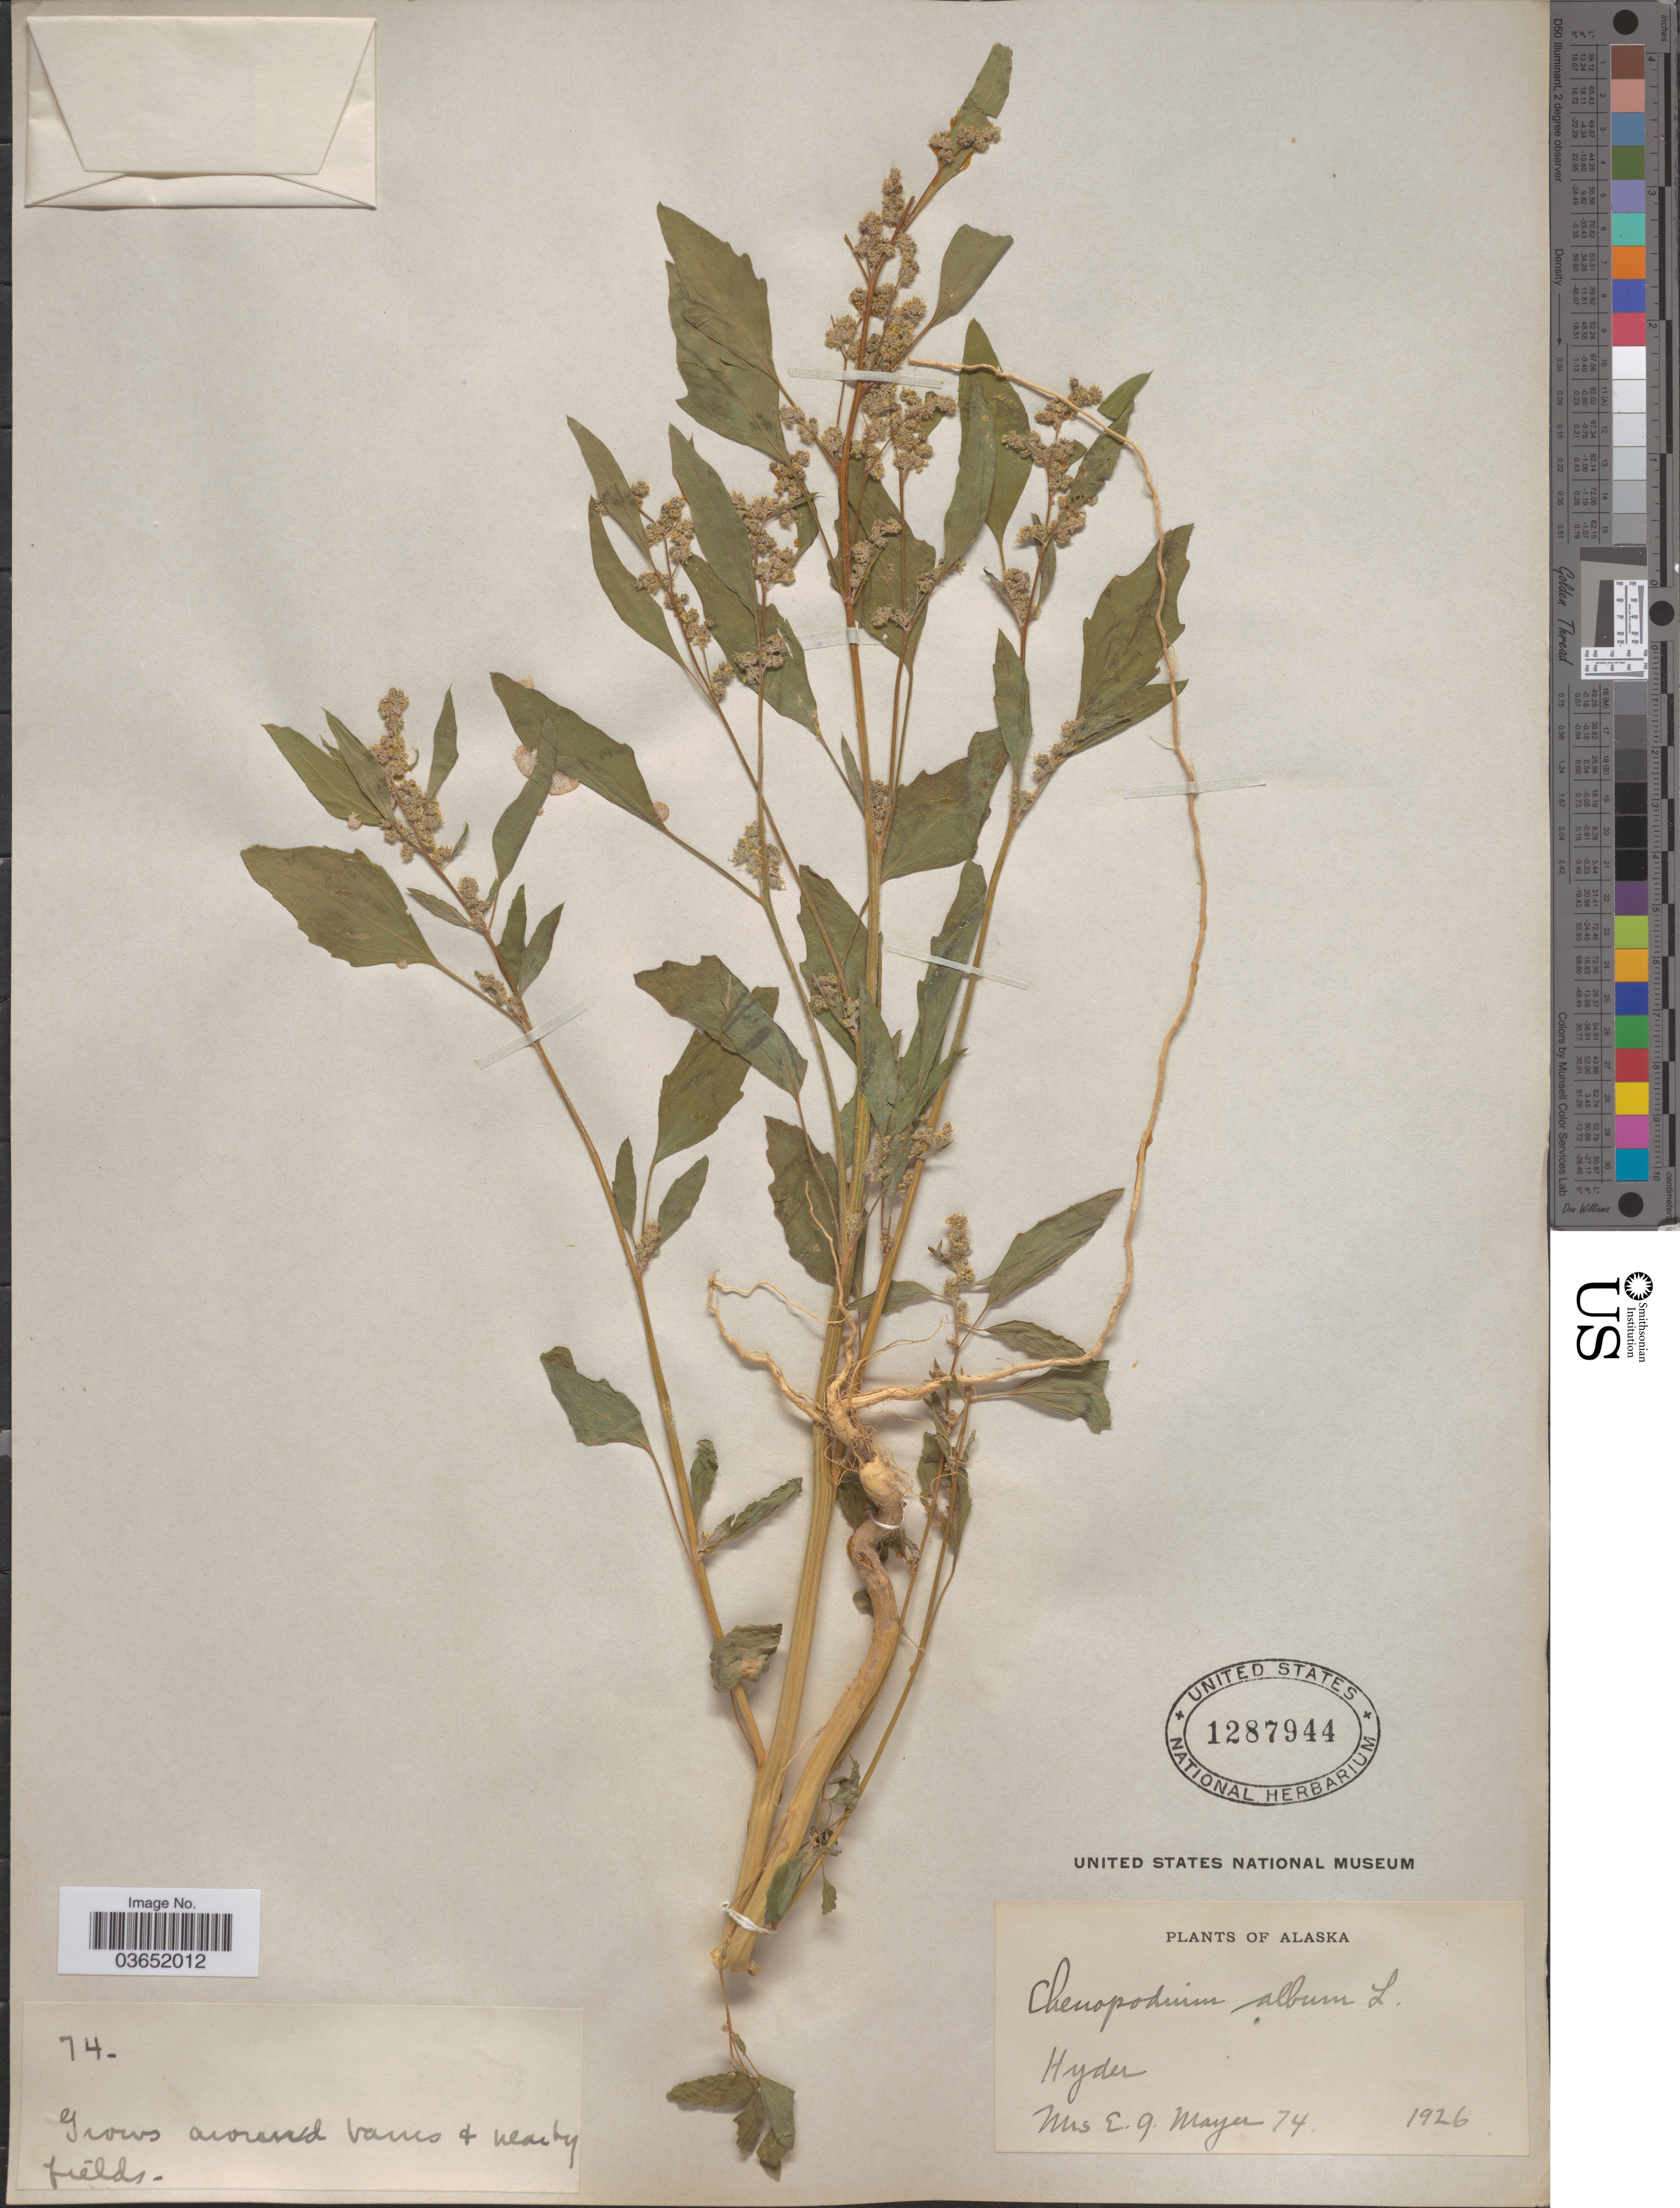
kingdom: Plantae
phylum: Tracheophyta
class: Magnoliopsida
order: Caryophyllales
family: Amaranthaceae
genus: Chenopodium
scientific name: Chenopodium album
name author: L.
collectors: E. Mayer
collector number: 74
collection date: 1926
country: United States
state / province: Alaska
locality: Grows around barns + nearby fields. Hyder.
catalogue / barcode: US 1287944